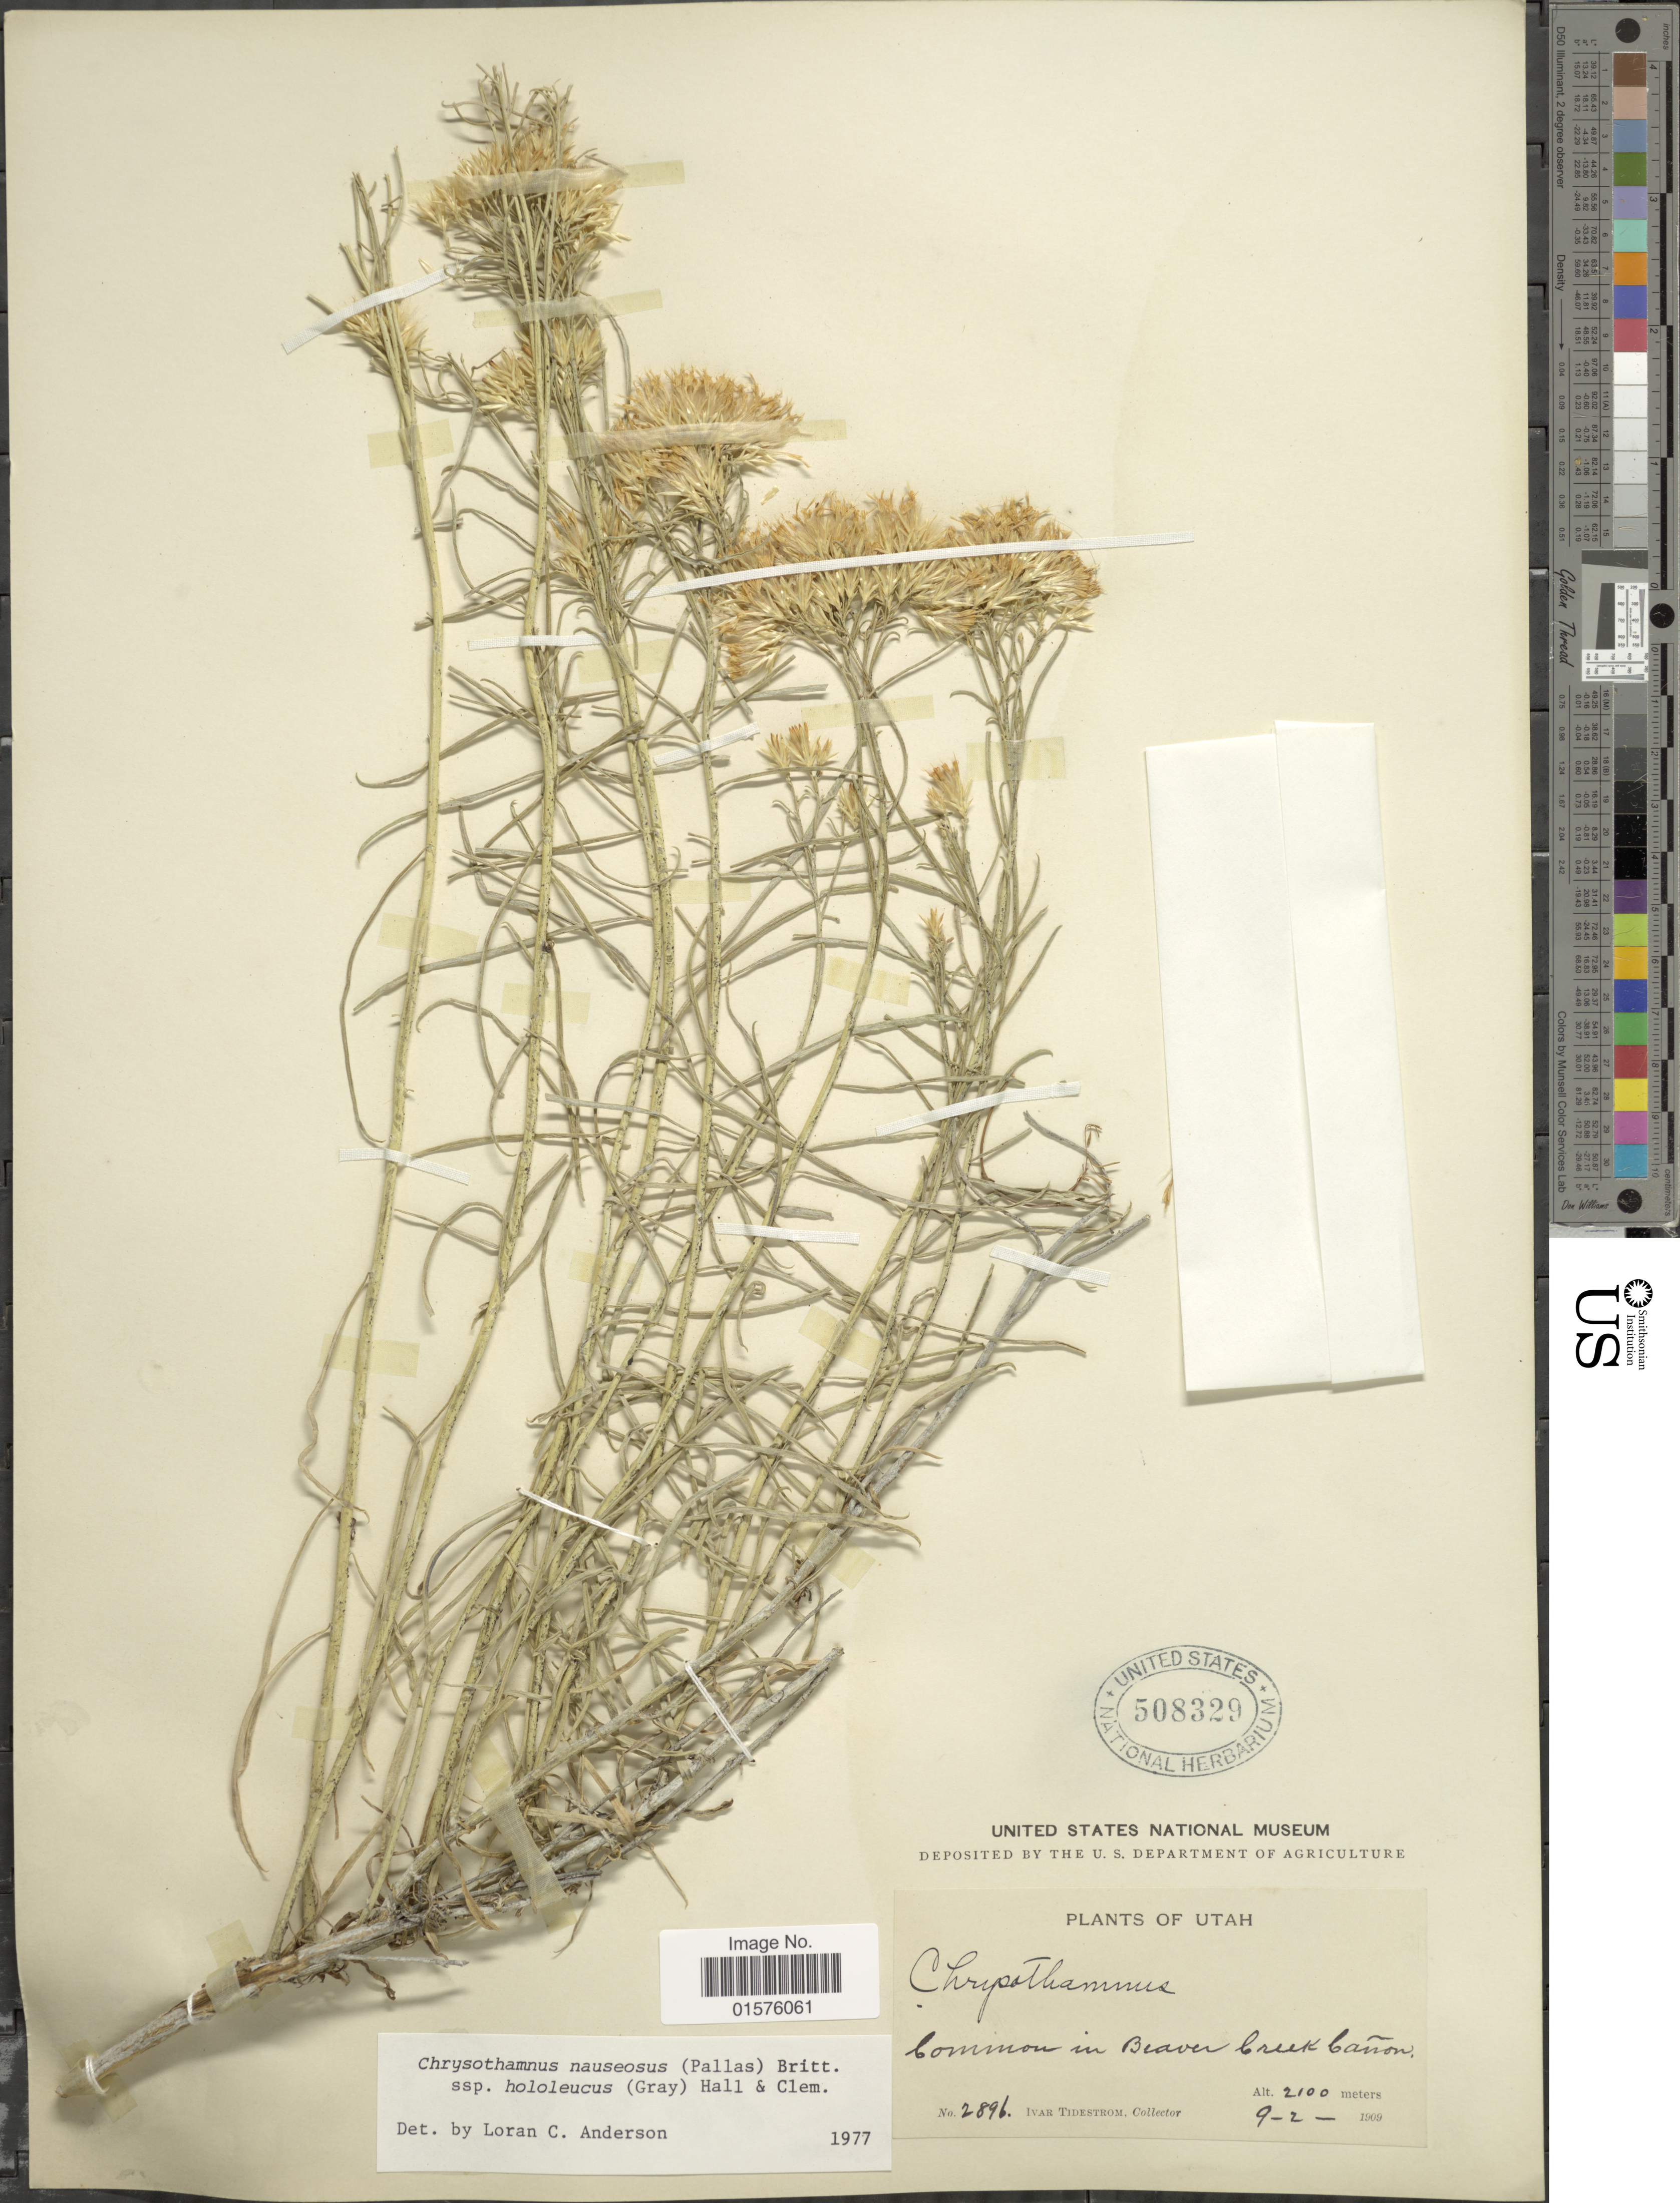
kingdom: Plantae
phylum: Tracheophyta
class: Magnoliopsida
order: Asterales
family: Asteraceae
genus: Ericameria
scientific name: Ericameria nauseosa var. hololeuca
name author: (A. Gray) G.L. Nesom & G.I. Baird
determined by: Urbatsch, Lowell E., Curator (LSU), Louisiana State University (UNITED STATES)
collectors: I. F. Tidestrom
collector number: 2896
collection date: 1909-09-02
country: United States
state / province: Utah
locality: In beaver Creek Cañon.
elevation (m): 2100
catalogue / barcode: US 508329